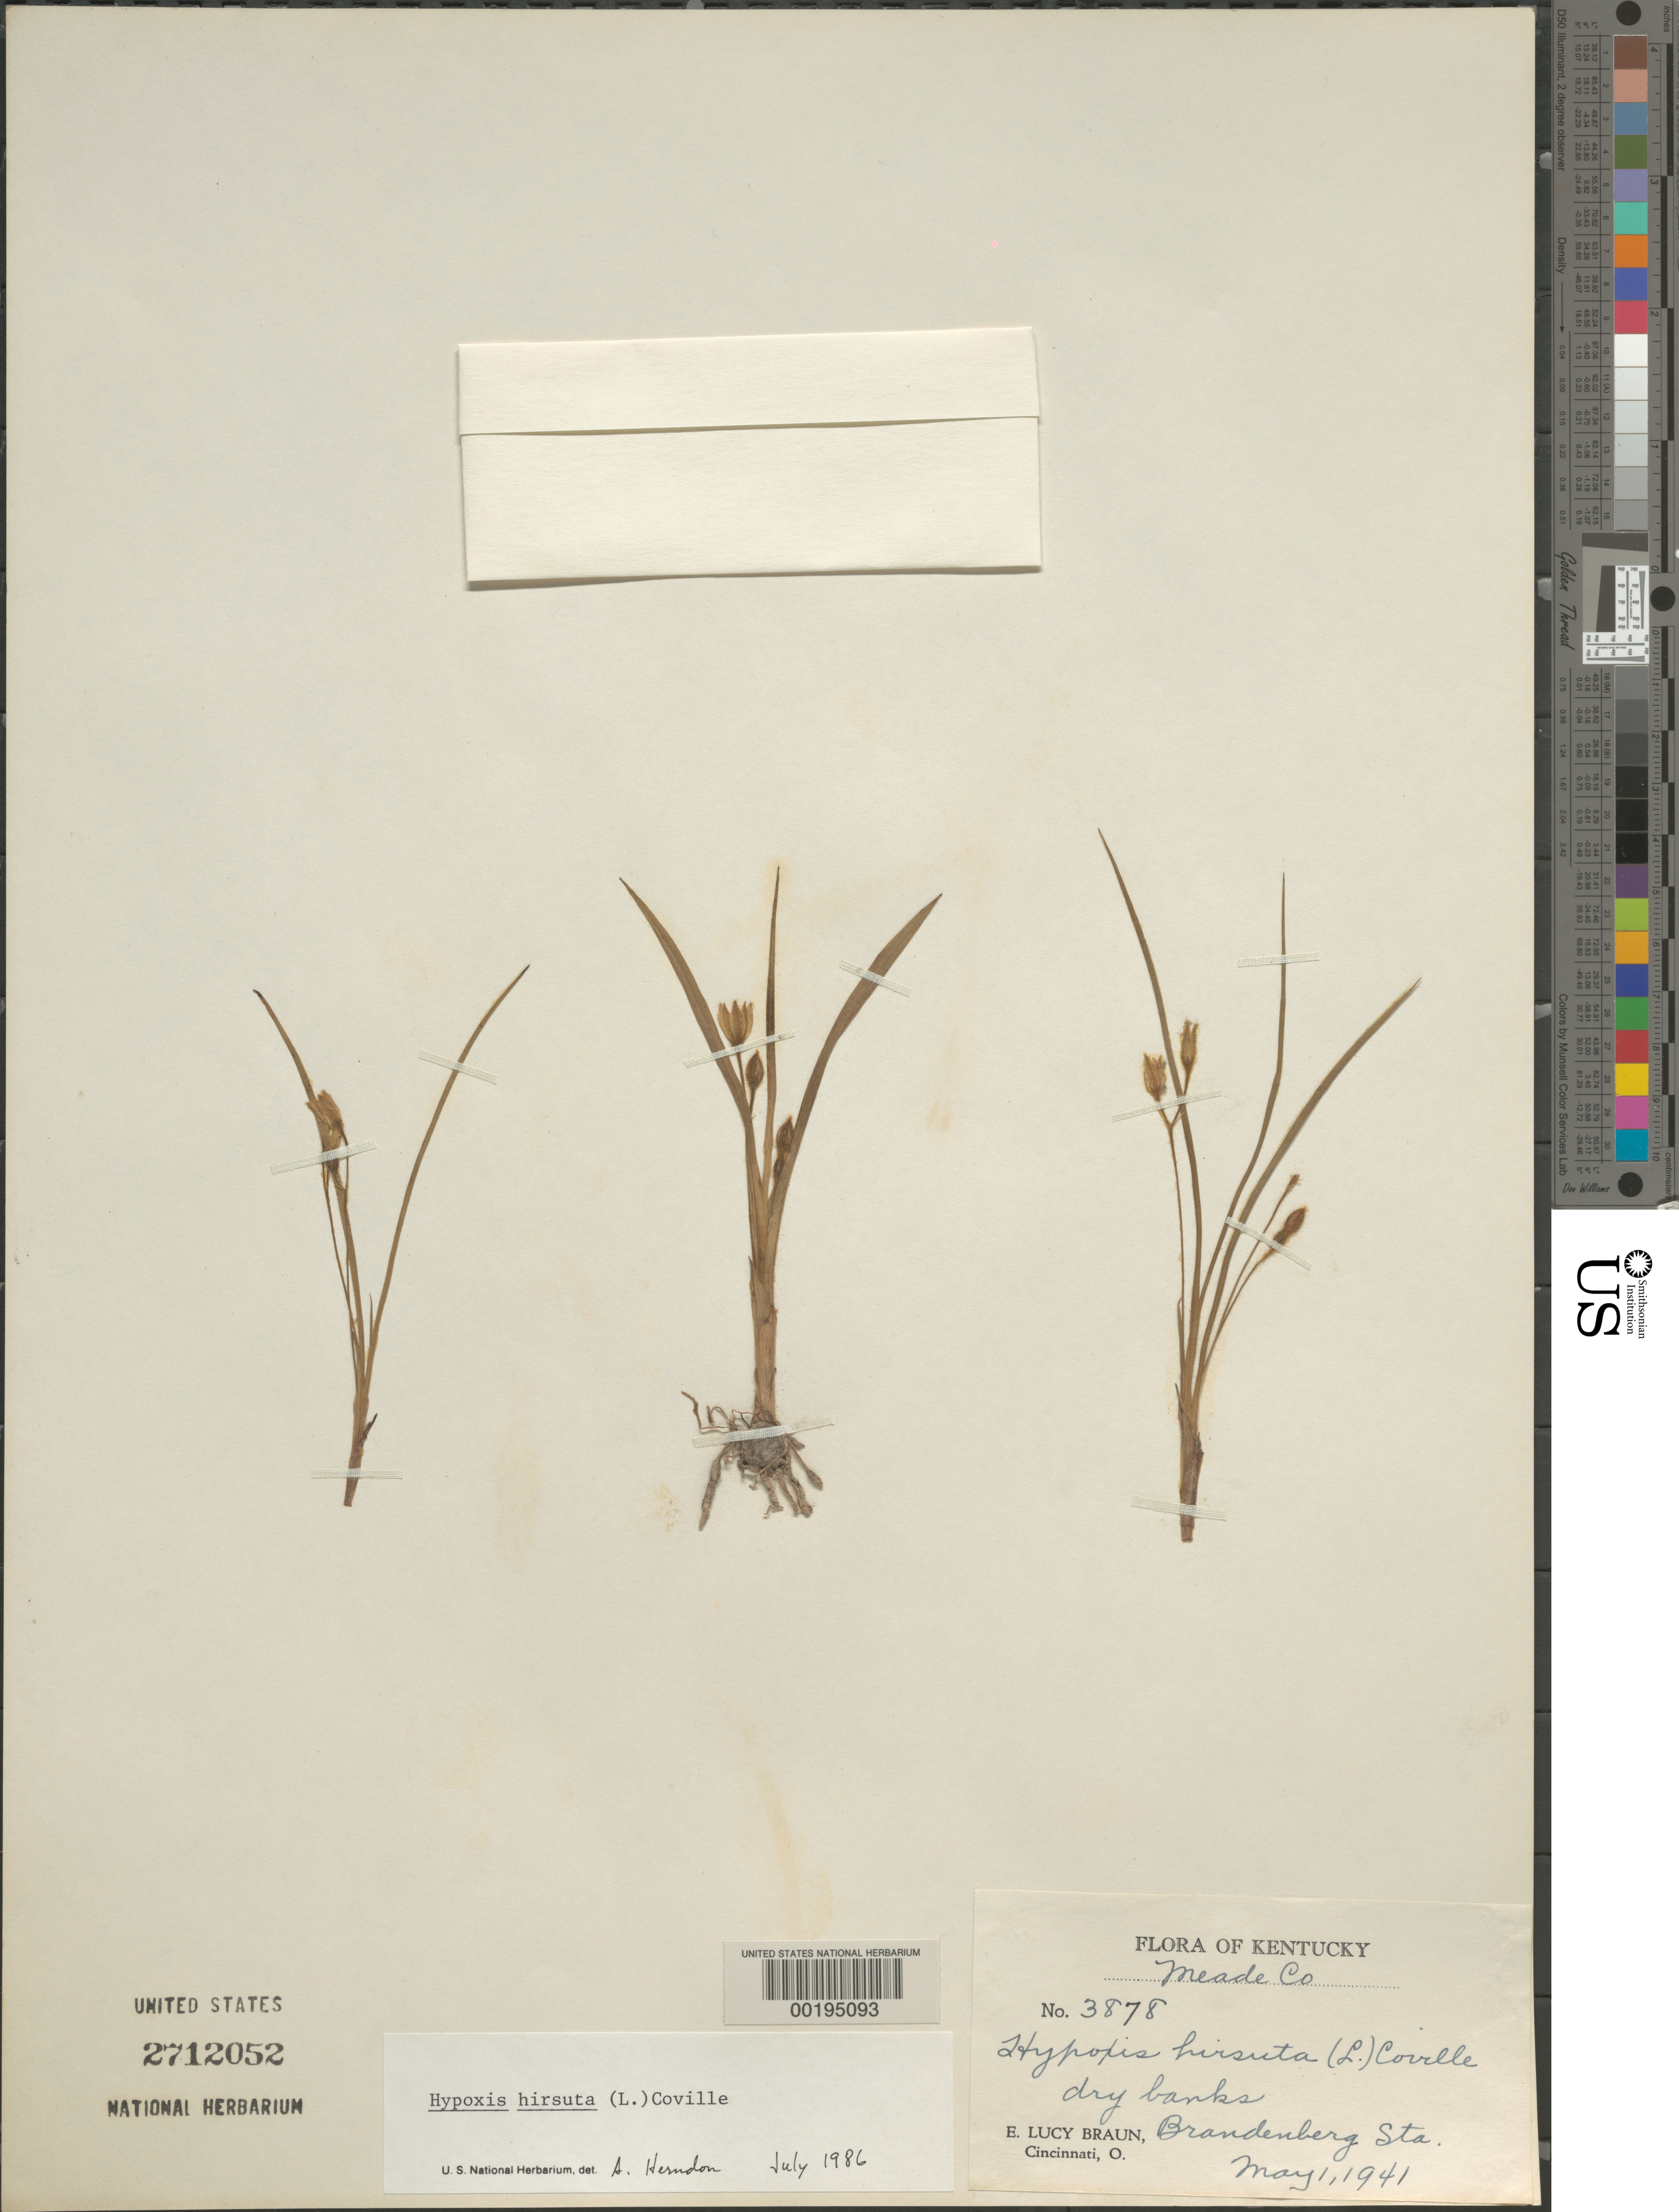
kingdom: Plantae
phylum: Tracheophyta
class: Liliopsida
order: Asparagales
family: Hypoxidaceae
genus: Hypoxis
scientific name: Hypoxis hirsuta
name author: (L.) Coville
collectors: E. L. Braun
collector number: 3878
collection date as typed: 01 May 1941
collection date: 1941-05-01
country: United States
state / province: Kentucky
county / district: Meade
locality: Brandenberg station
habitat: Dry banks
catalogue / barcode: US 2712052